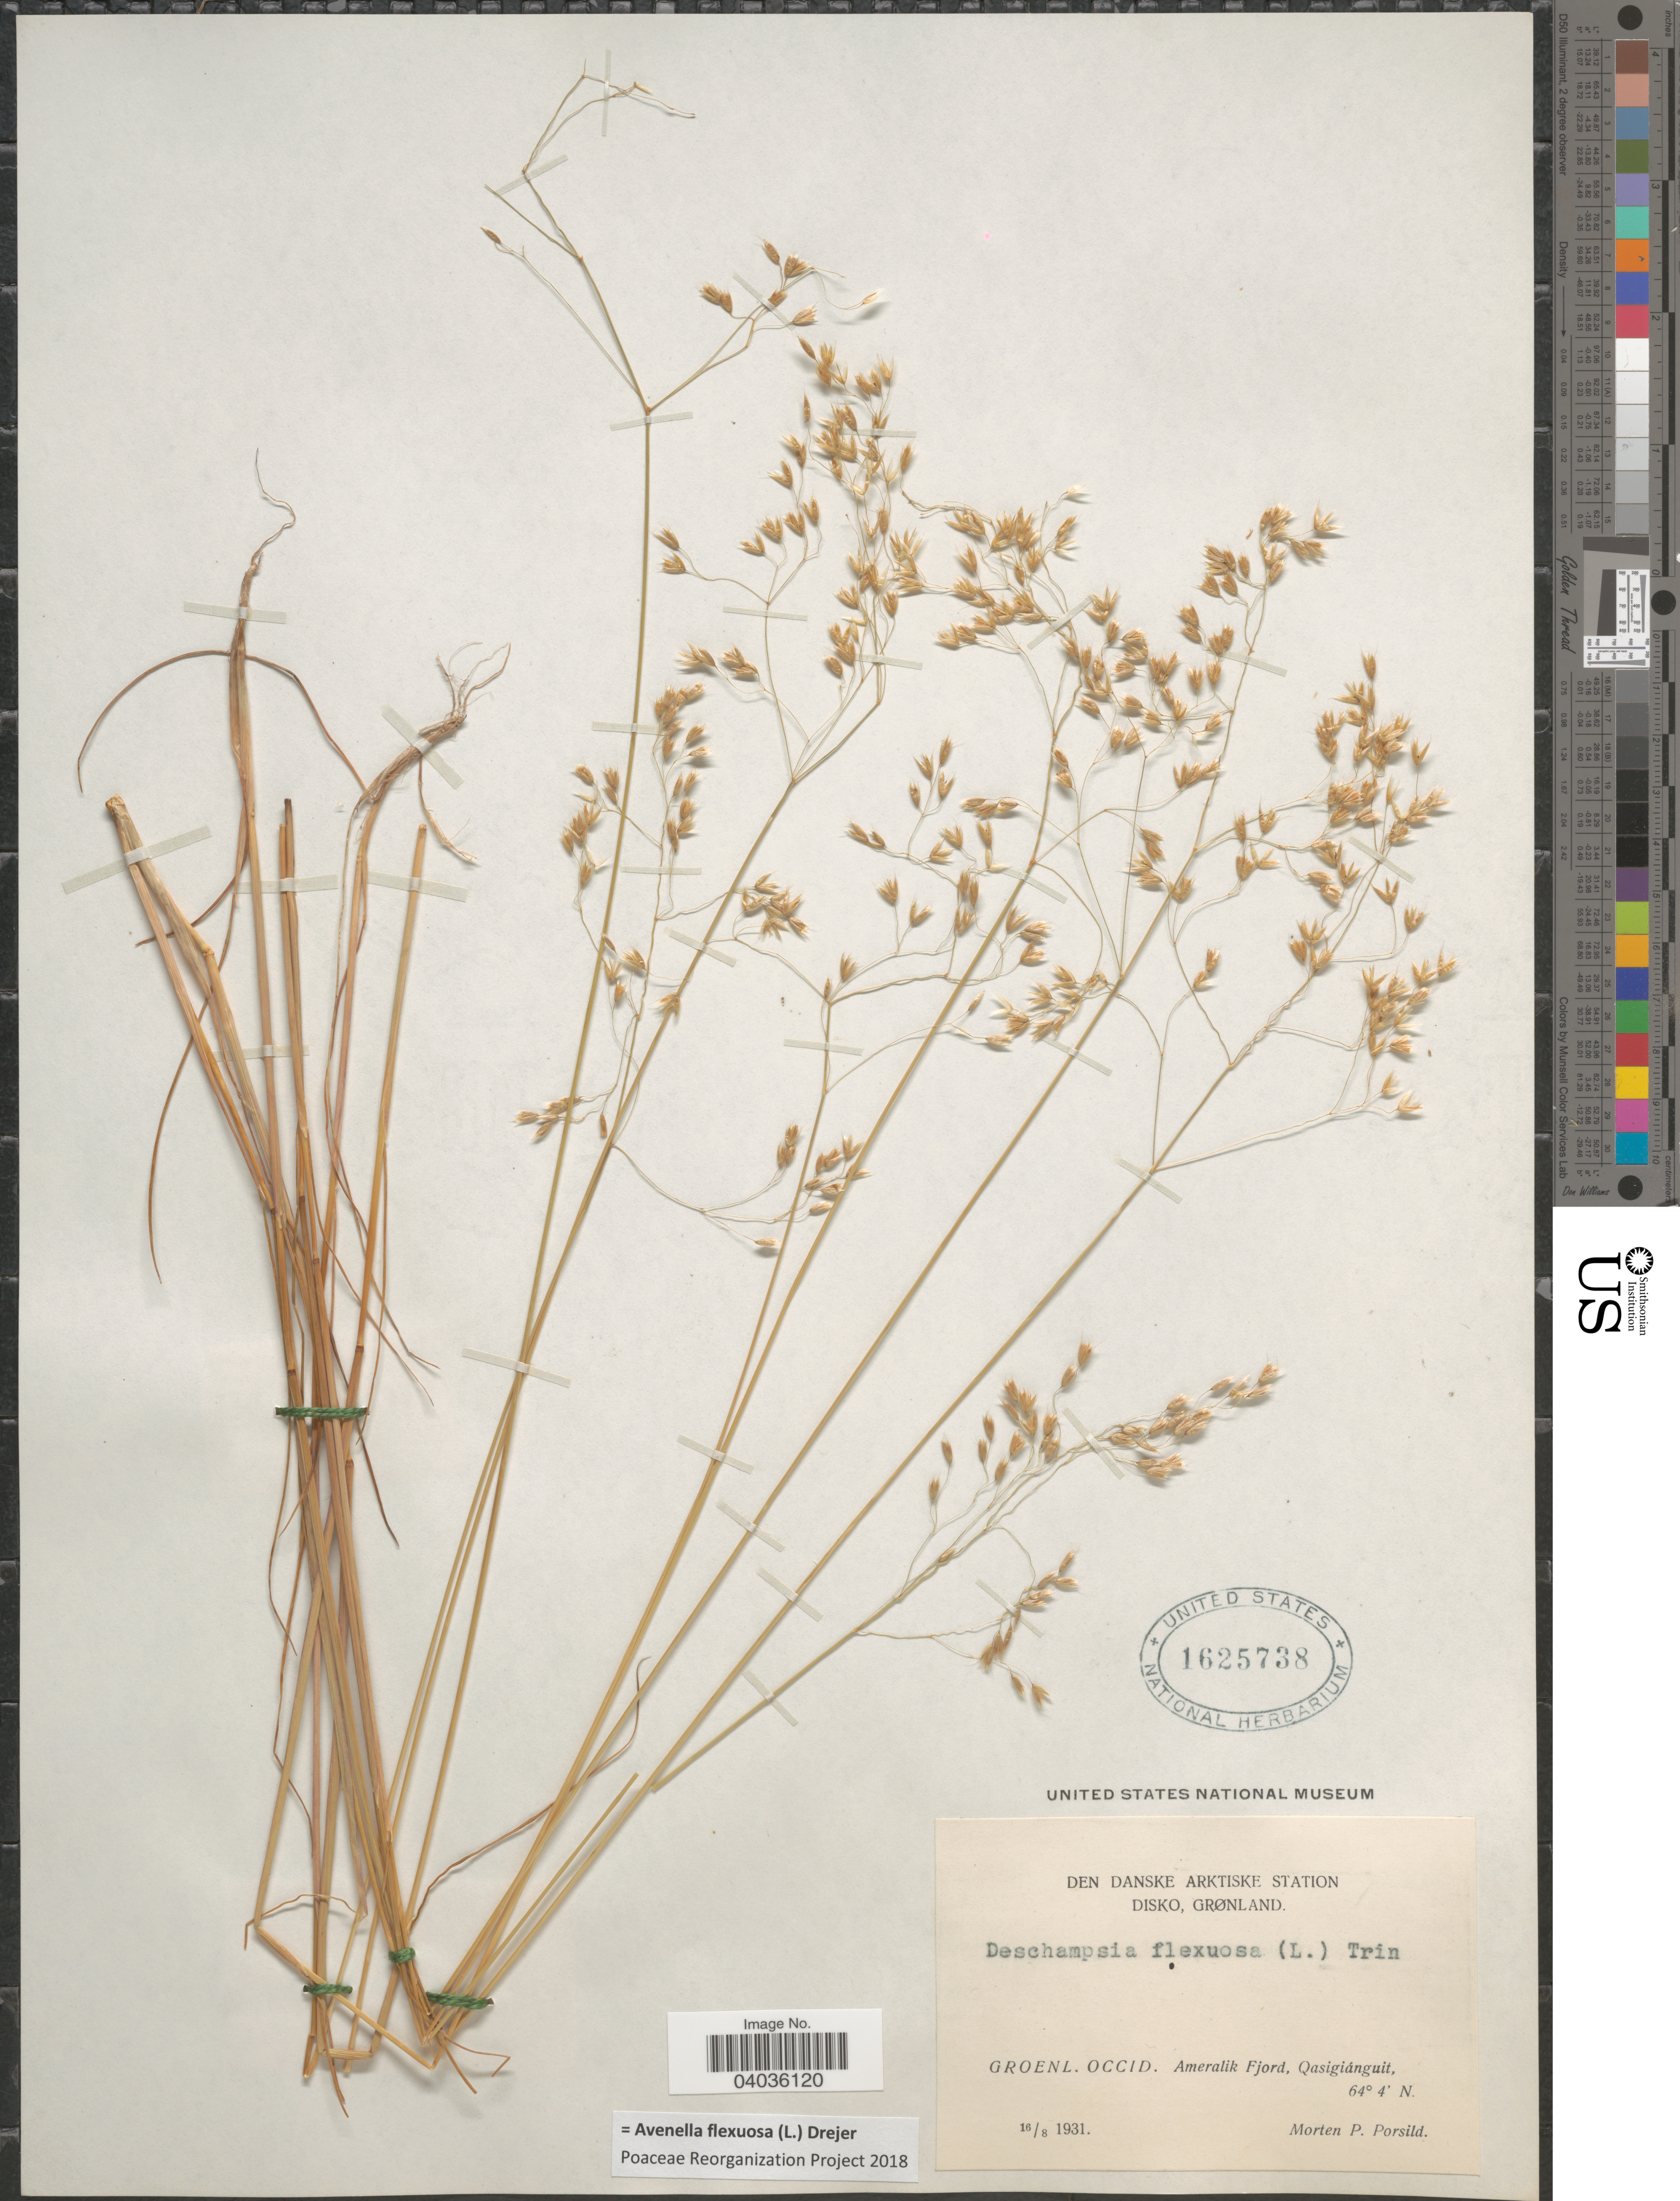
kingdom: Plantae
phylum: Tracheophyta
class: Liliopsida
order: Poales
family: Poaceae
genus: Avenella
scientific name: Avenella flexuosa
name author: (L.) Drejer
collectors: M. P. Porsild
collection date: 1931-08-16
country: Greenland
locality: Den Danske Arktiske Station, Disko, Grønland. Groenl. Occid. Ameralik Fjord, Qasigiánguit.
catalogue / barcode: US 1625738